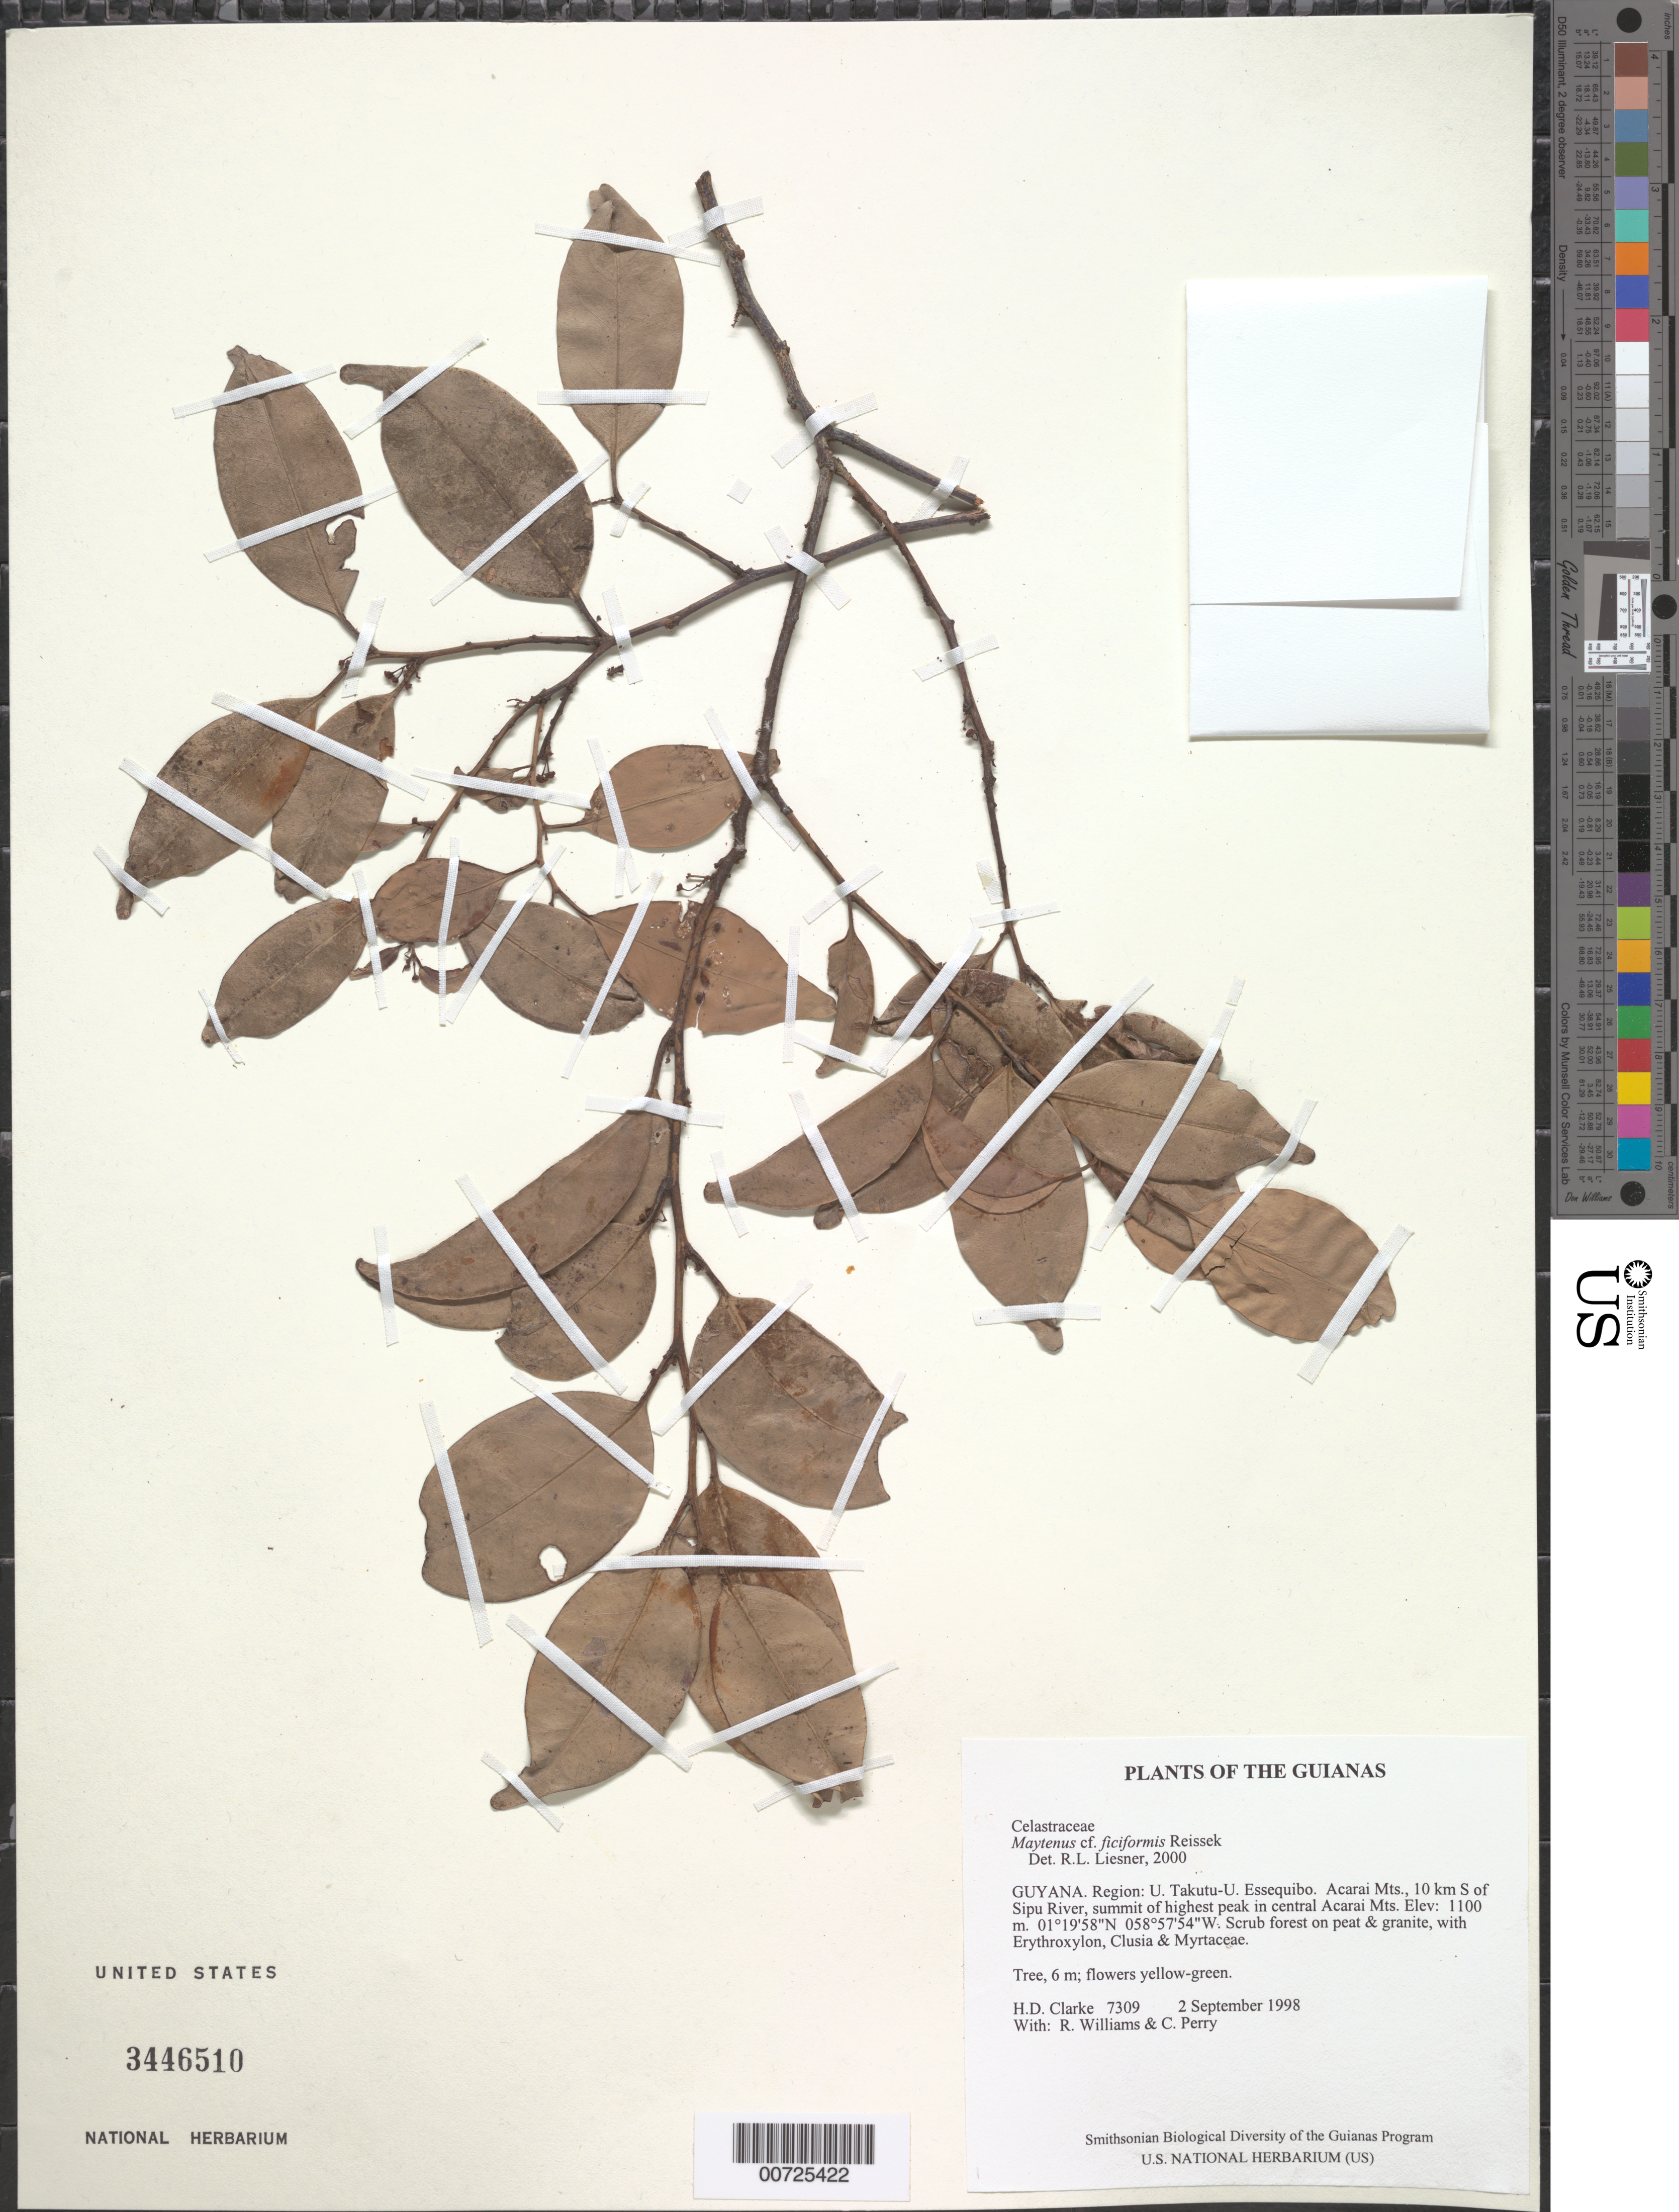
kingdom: Plantae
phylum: Tracheophyta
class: Magnoliopsida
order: Celastrales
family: Celastraceae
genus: Maytenus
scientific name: Maytenus ficiformis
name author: Reissek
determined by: Liesner, R. L.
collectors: H. D. Clarke, R. Williams & C. Perry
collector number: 7309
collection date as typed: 2 September 1998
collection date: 1998-09-02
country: Guyana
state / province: U. Takutu-U. Essequibo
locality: Acarai Mts., 10 km S. of Sipu River, summit of highest peak in central Acarai Mts.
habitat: Scrub forest on peat & granite, with Erythroxylum, Clusia & Myrtaceae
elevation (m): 1100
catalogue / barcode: US 3446510